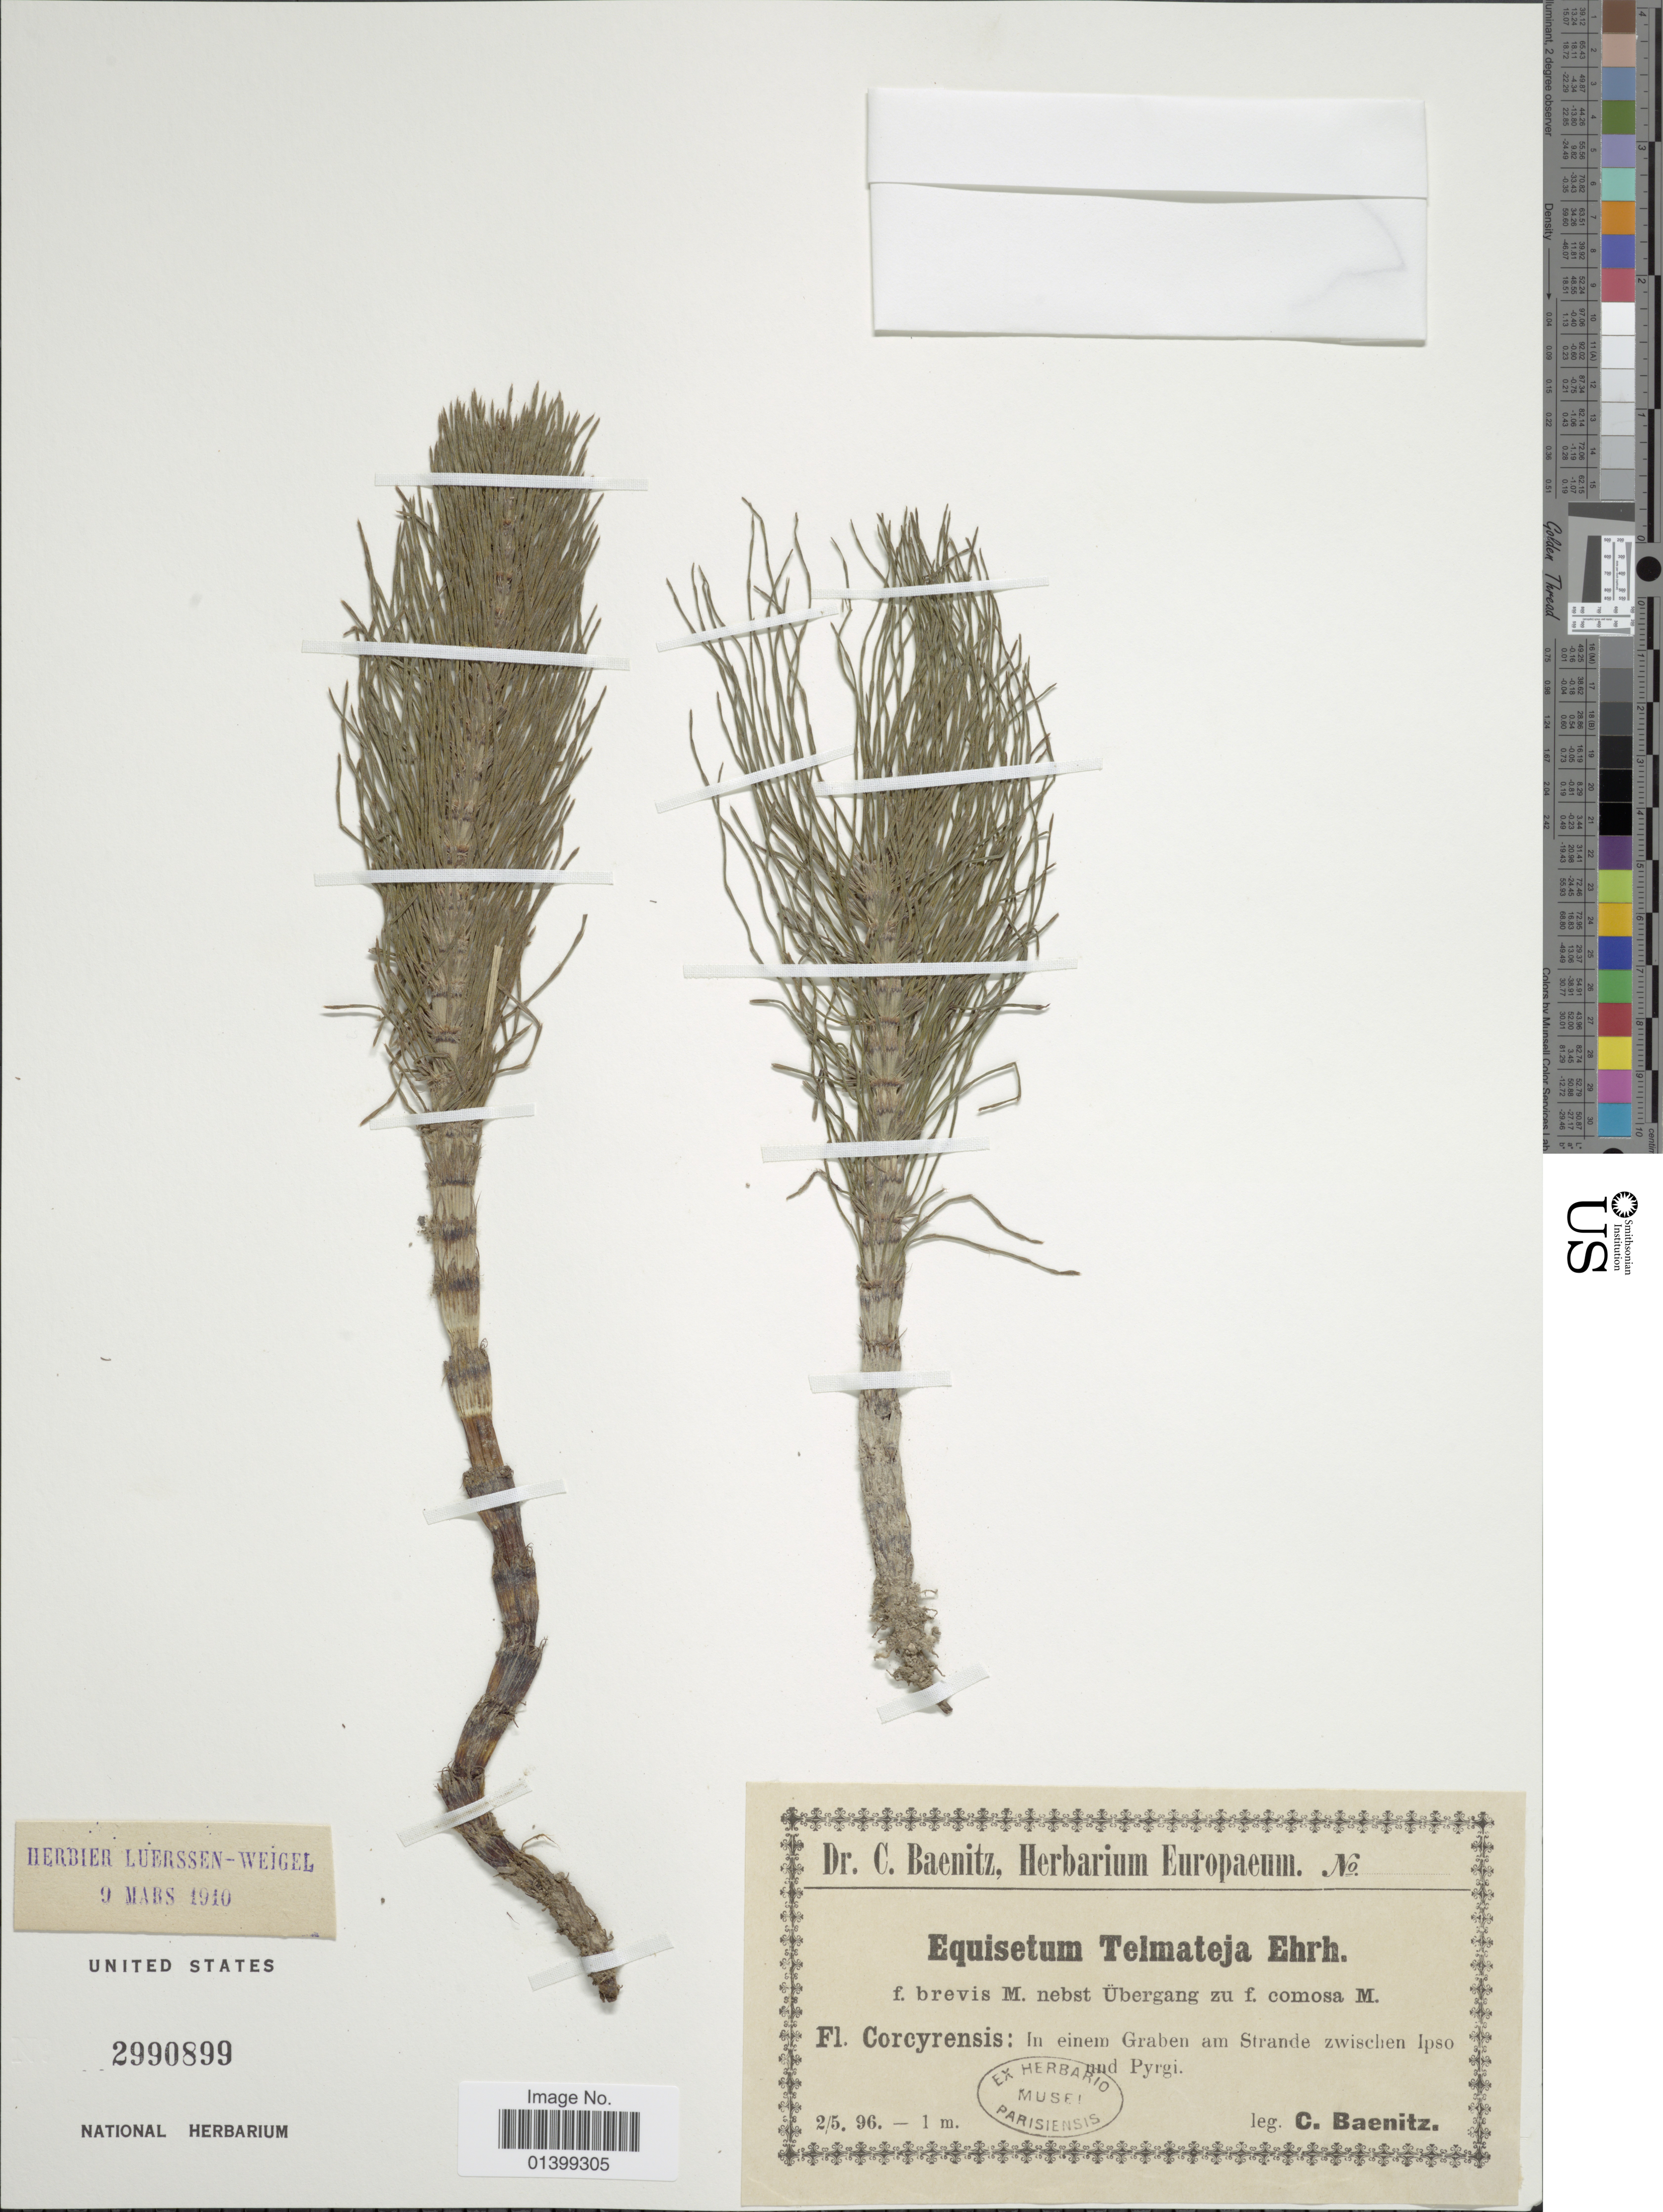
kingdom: Plantae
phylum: Tracheophyta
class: Polypodiopsida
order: Equisetales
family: Equisetaceae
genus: Equisetum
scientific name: Equisetum telmateia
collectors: C. G. Baenitz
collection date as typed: Transcribed d/m/y: 2/5/96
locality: Fl. Corcyrensis: In einem Graben am Strande zwischen Ipso nud Pyrgi